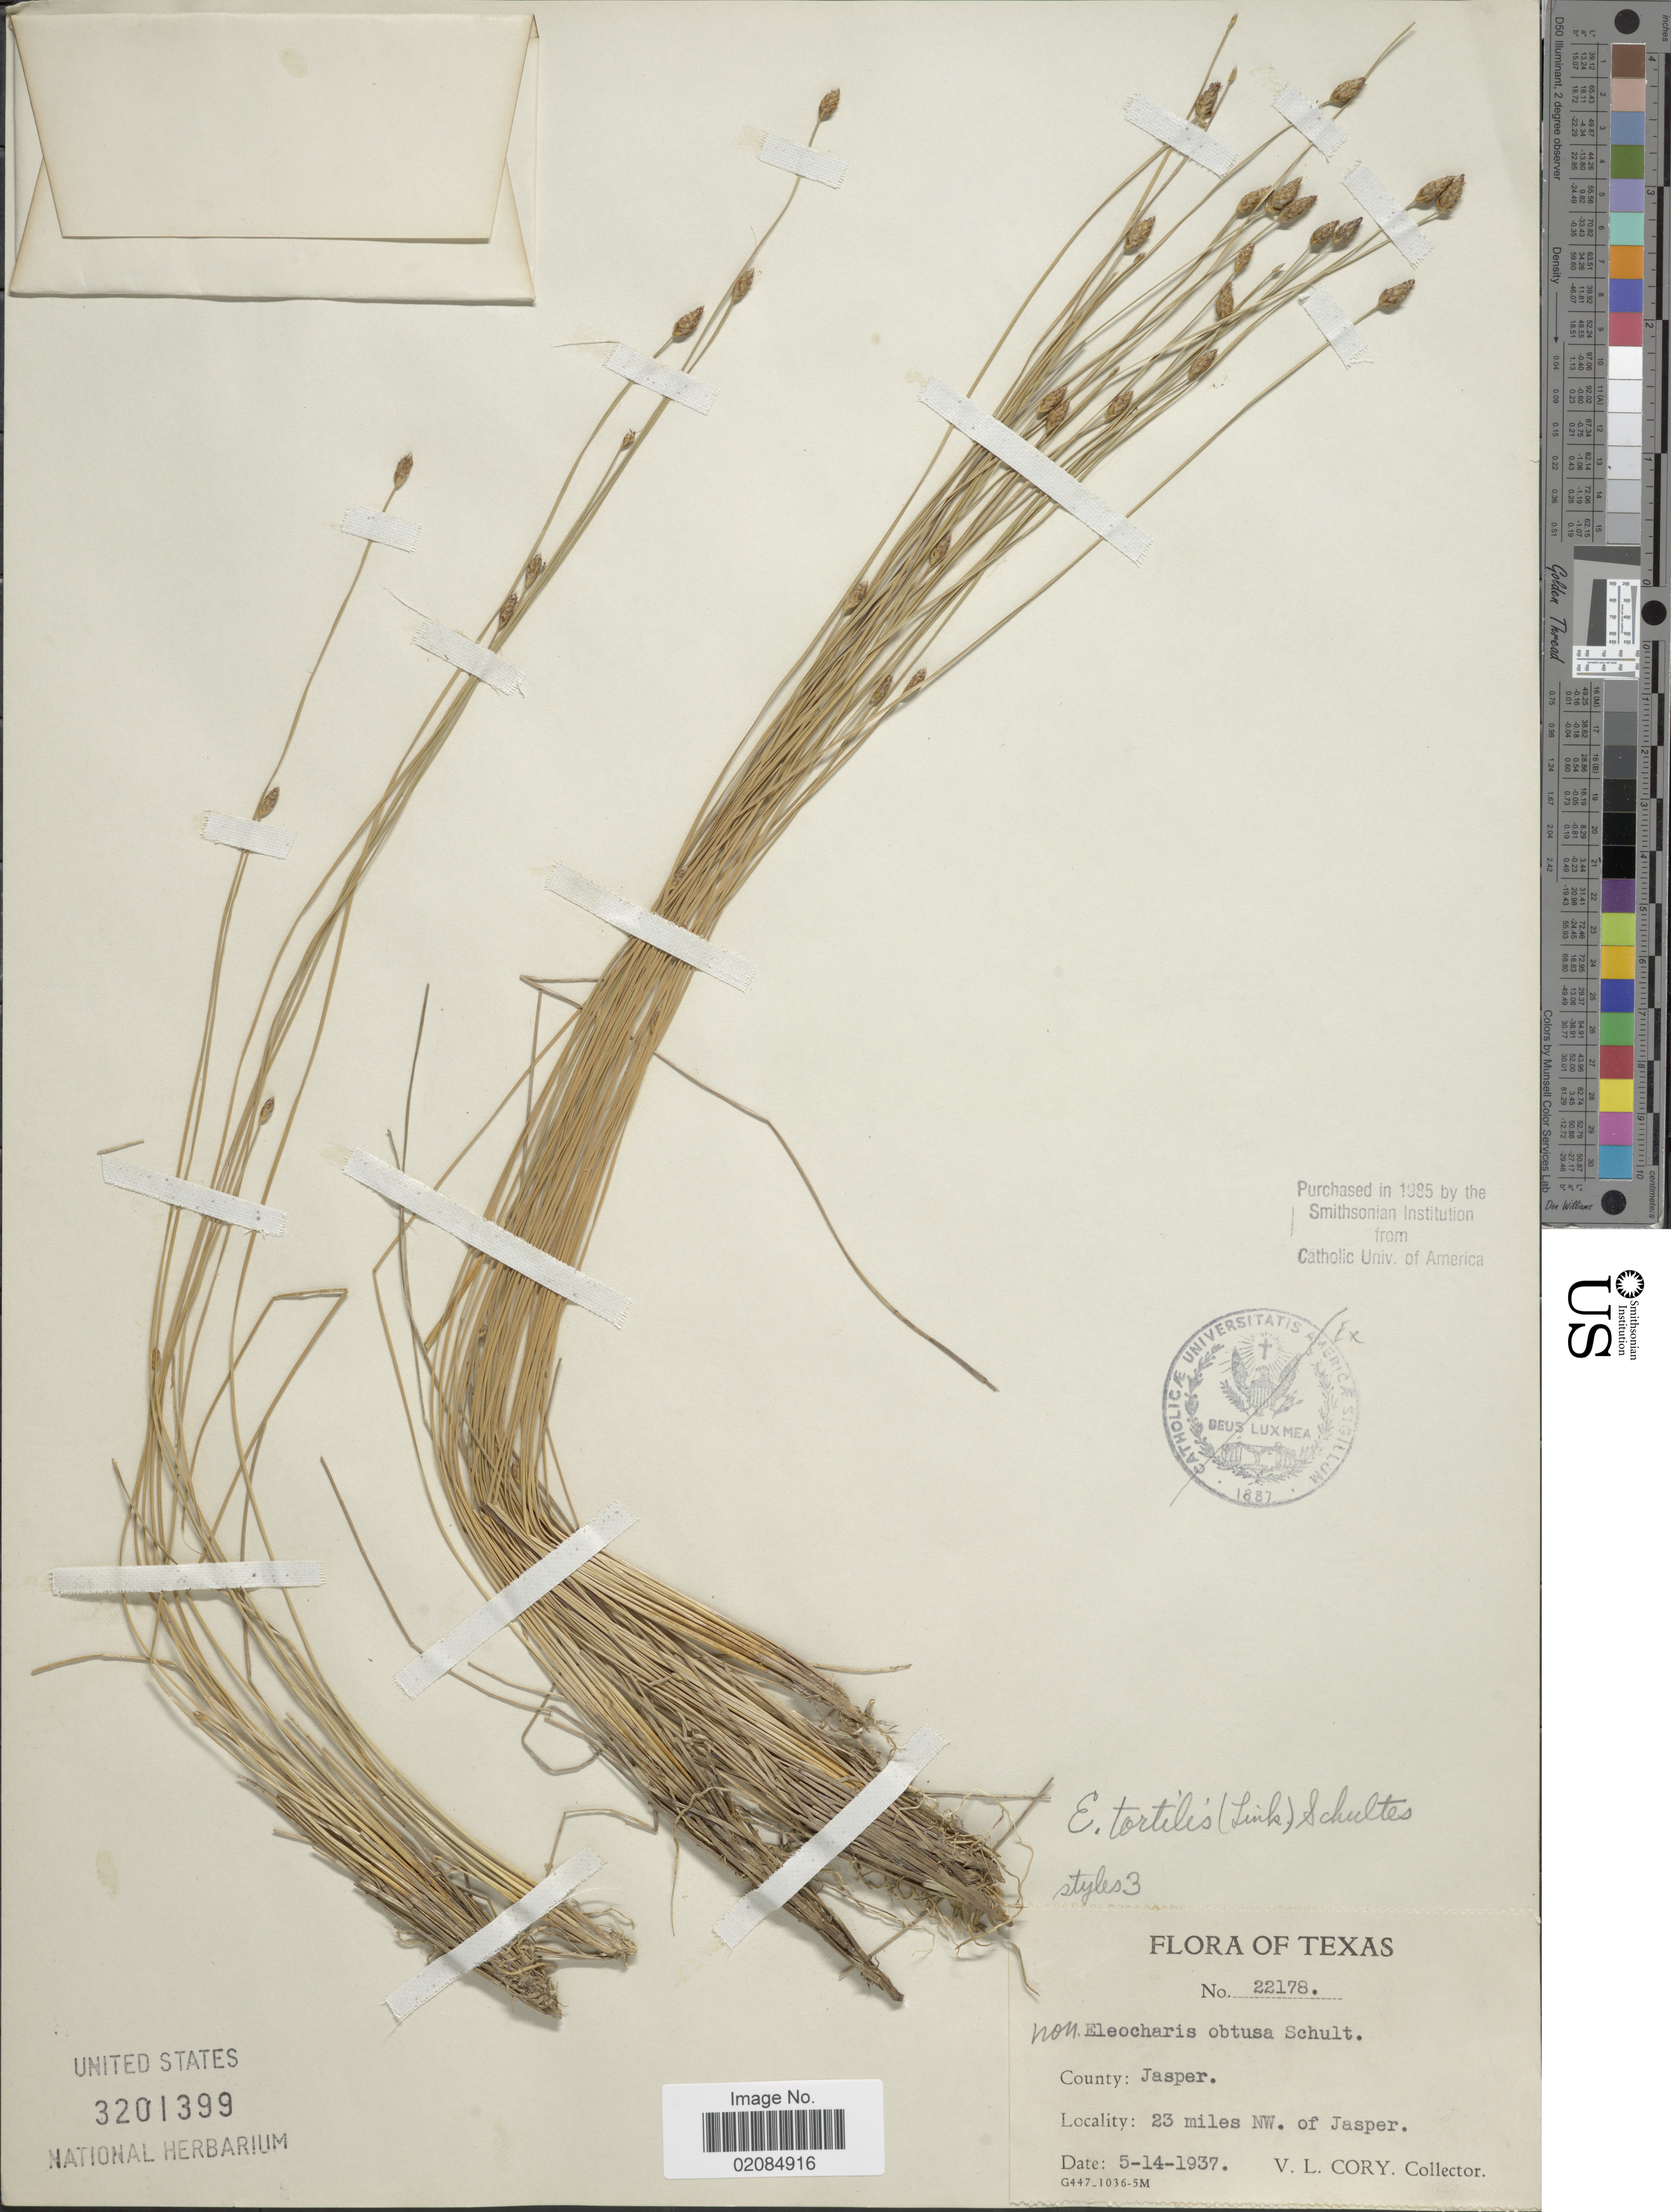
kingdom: Plantae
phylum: Tracheophyta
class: Liliopsida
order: Poales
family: Cyperaceae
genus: Eleocharis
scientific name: Eleocharis tortilis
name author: (Link) Schult.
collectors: V. Cory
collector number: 22178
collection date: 1937-05-14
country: United States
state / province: Texas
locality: County: Jasper. 23 miles NW. of Jasper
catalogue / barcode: US 3201399